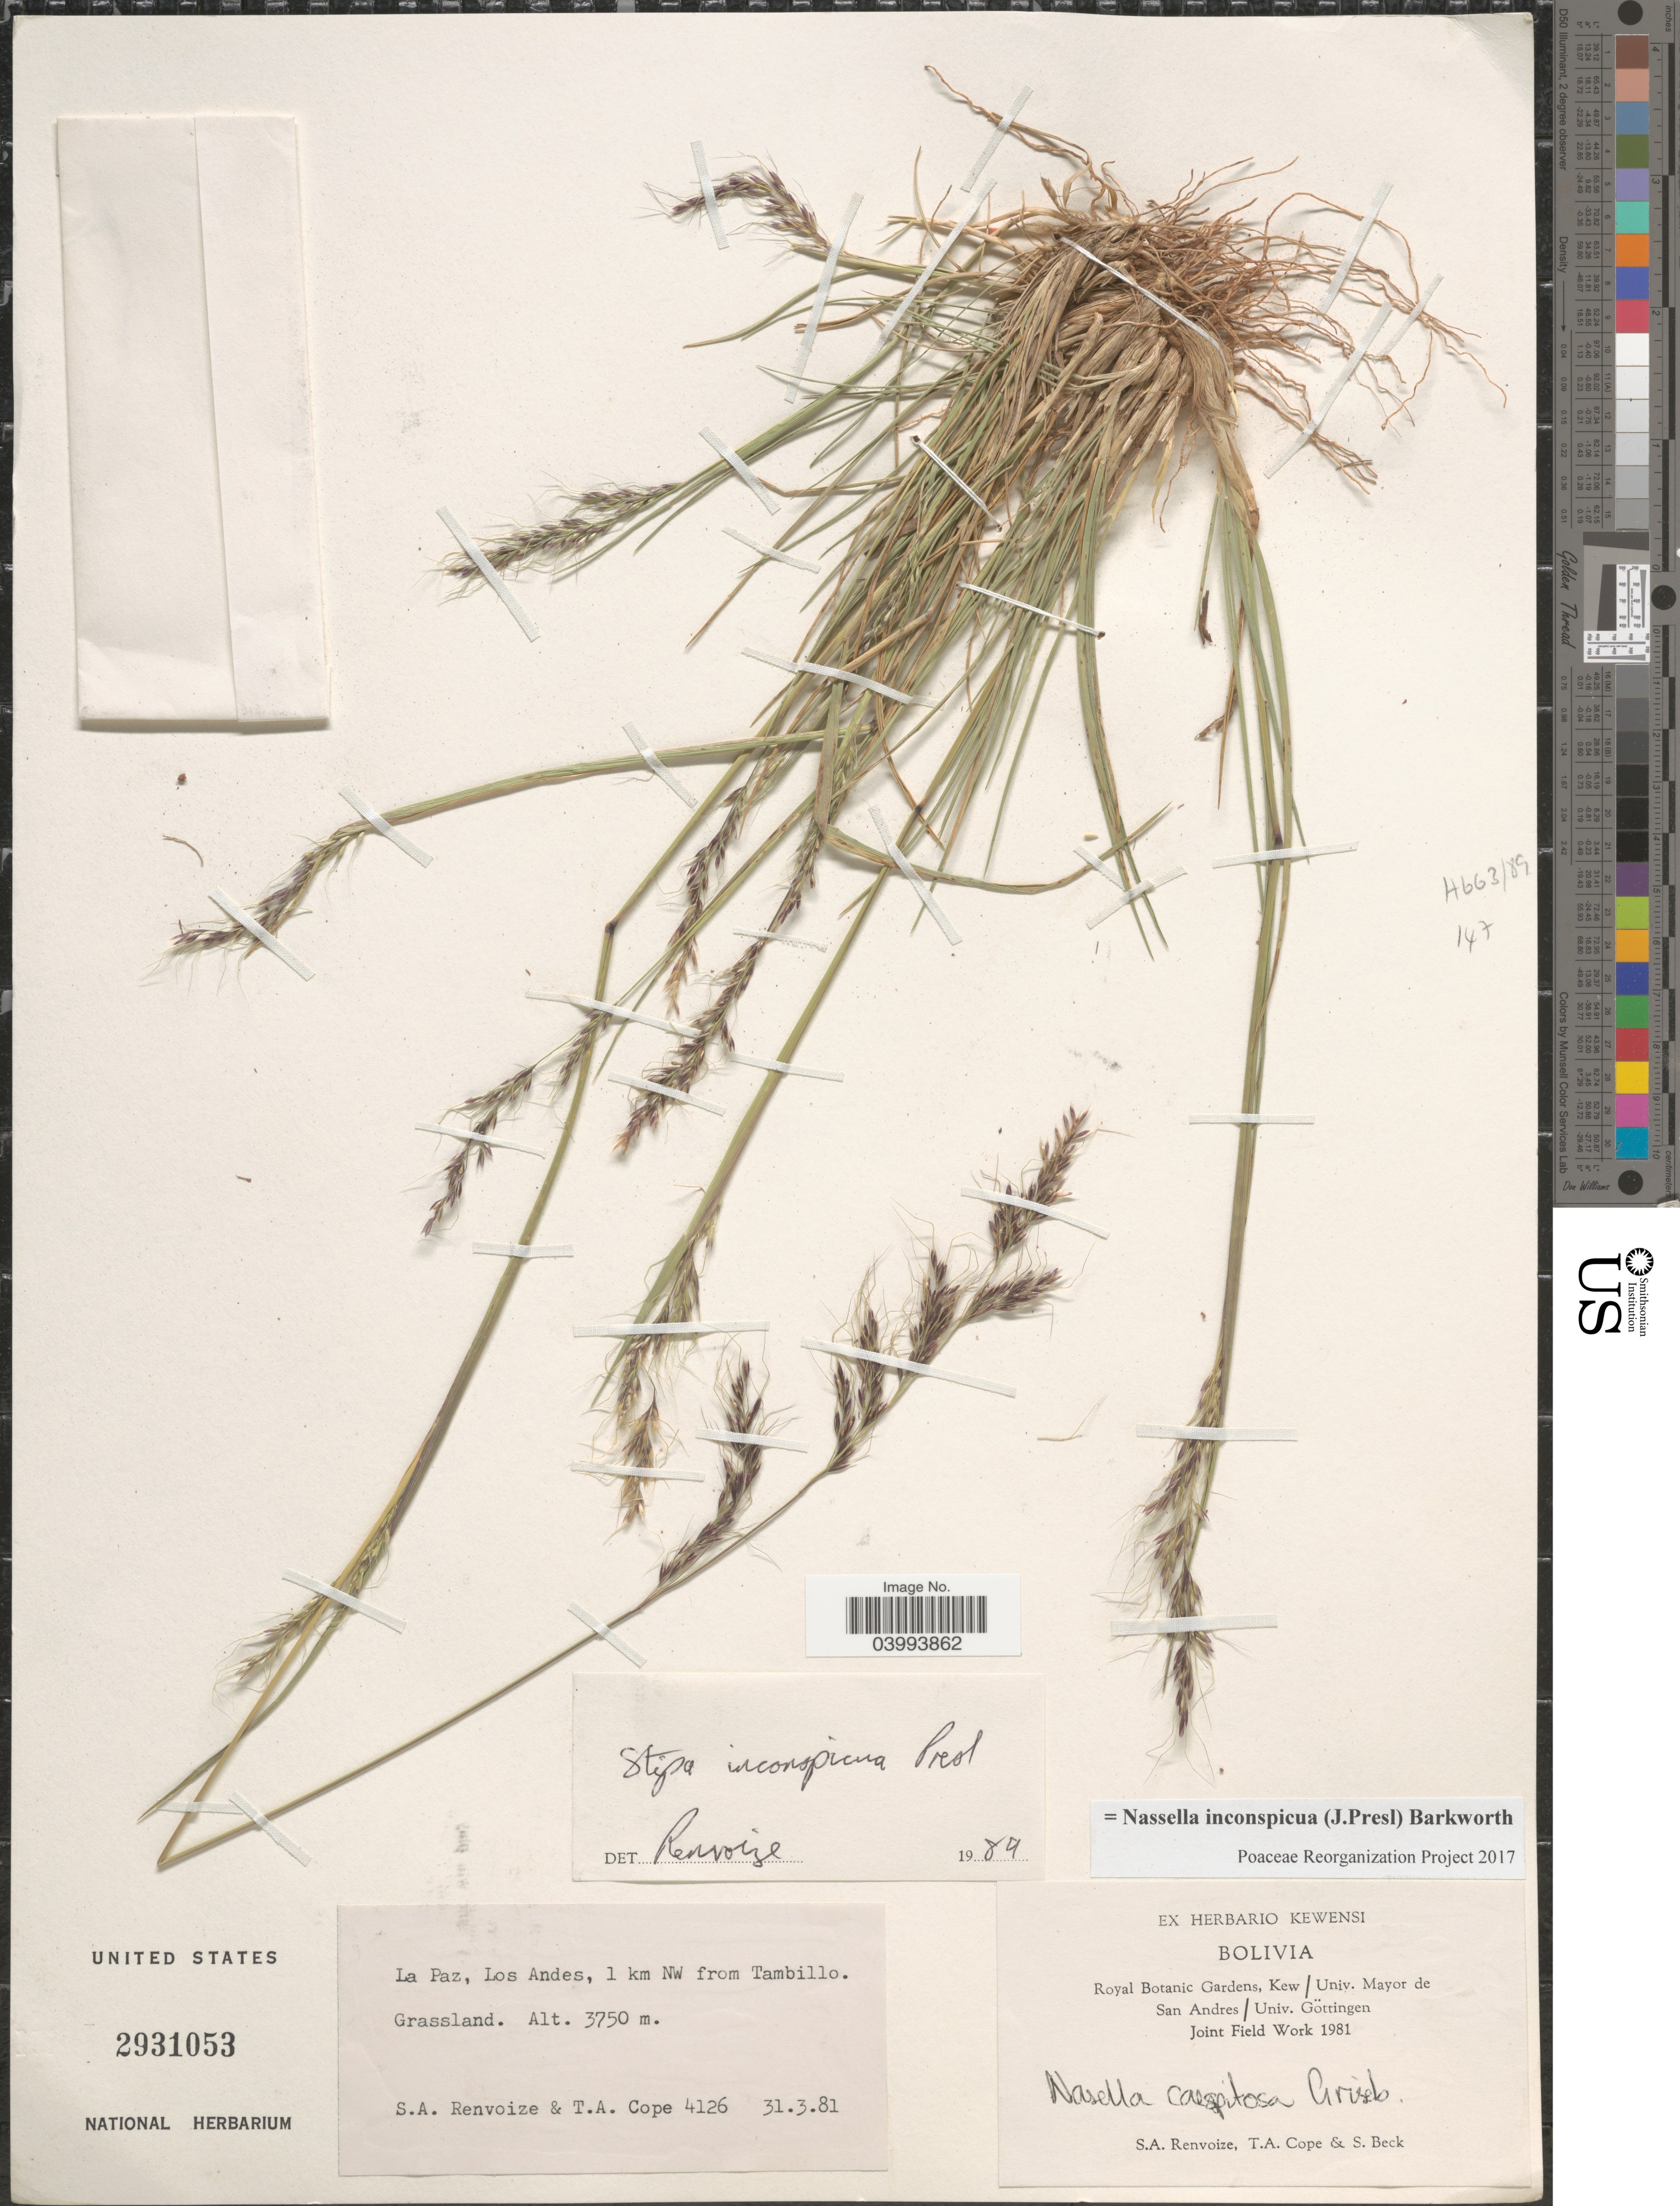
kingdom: Plantae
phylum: Tracheophyta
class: Liliopsida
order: Poales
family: Poaceae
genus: Nassella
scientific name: Nassella inconspicua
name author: (J. Presl) Barkworth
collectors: S. A. Renvoize, T. A. Cope & S. G. Beck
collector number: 4126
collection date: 1981-03-31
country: Bolivia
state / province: La Paz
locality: Los Andes, 1 km NW from Tambillo.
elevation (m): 3750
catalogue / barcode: US 2931053